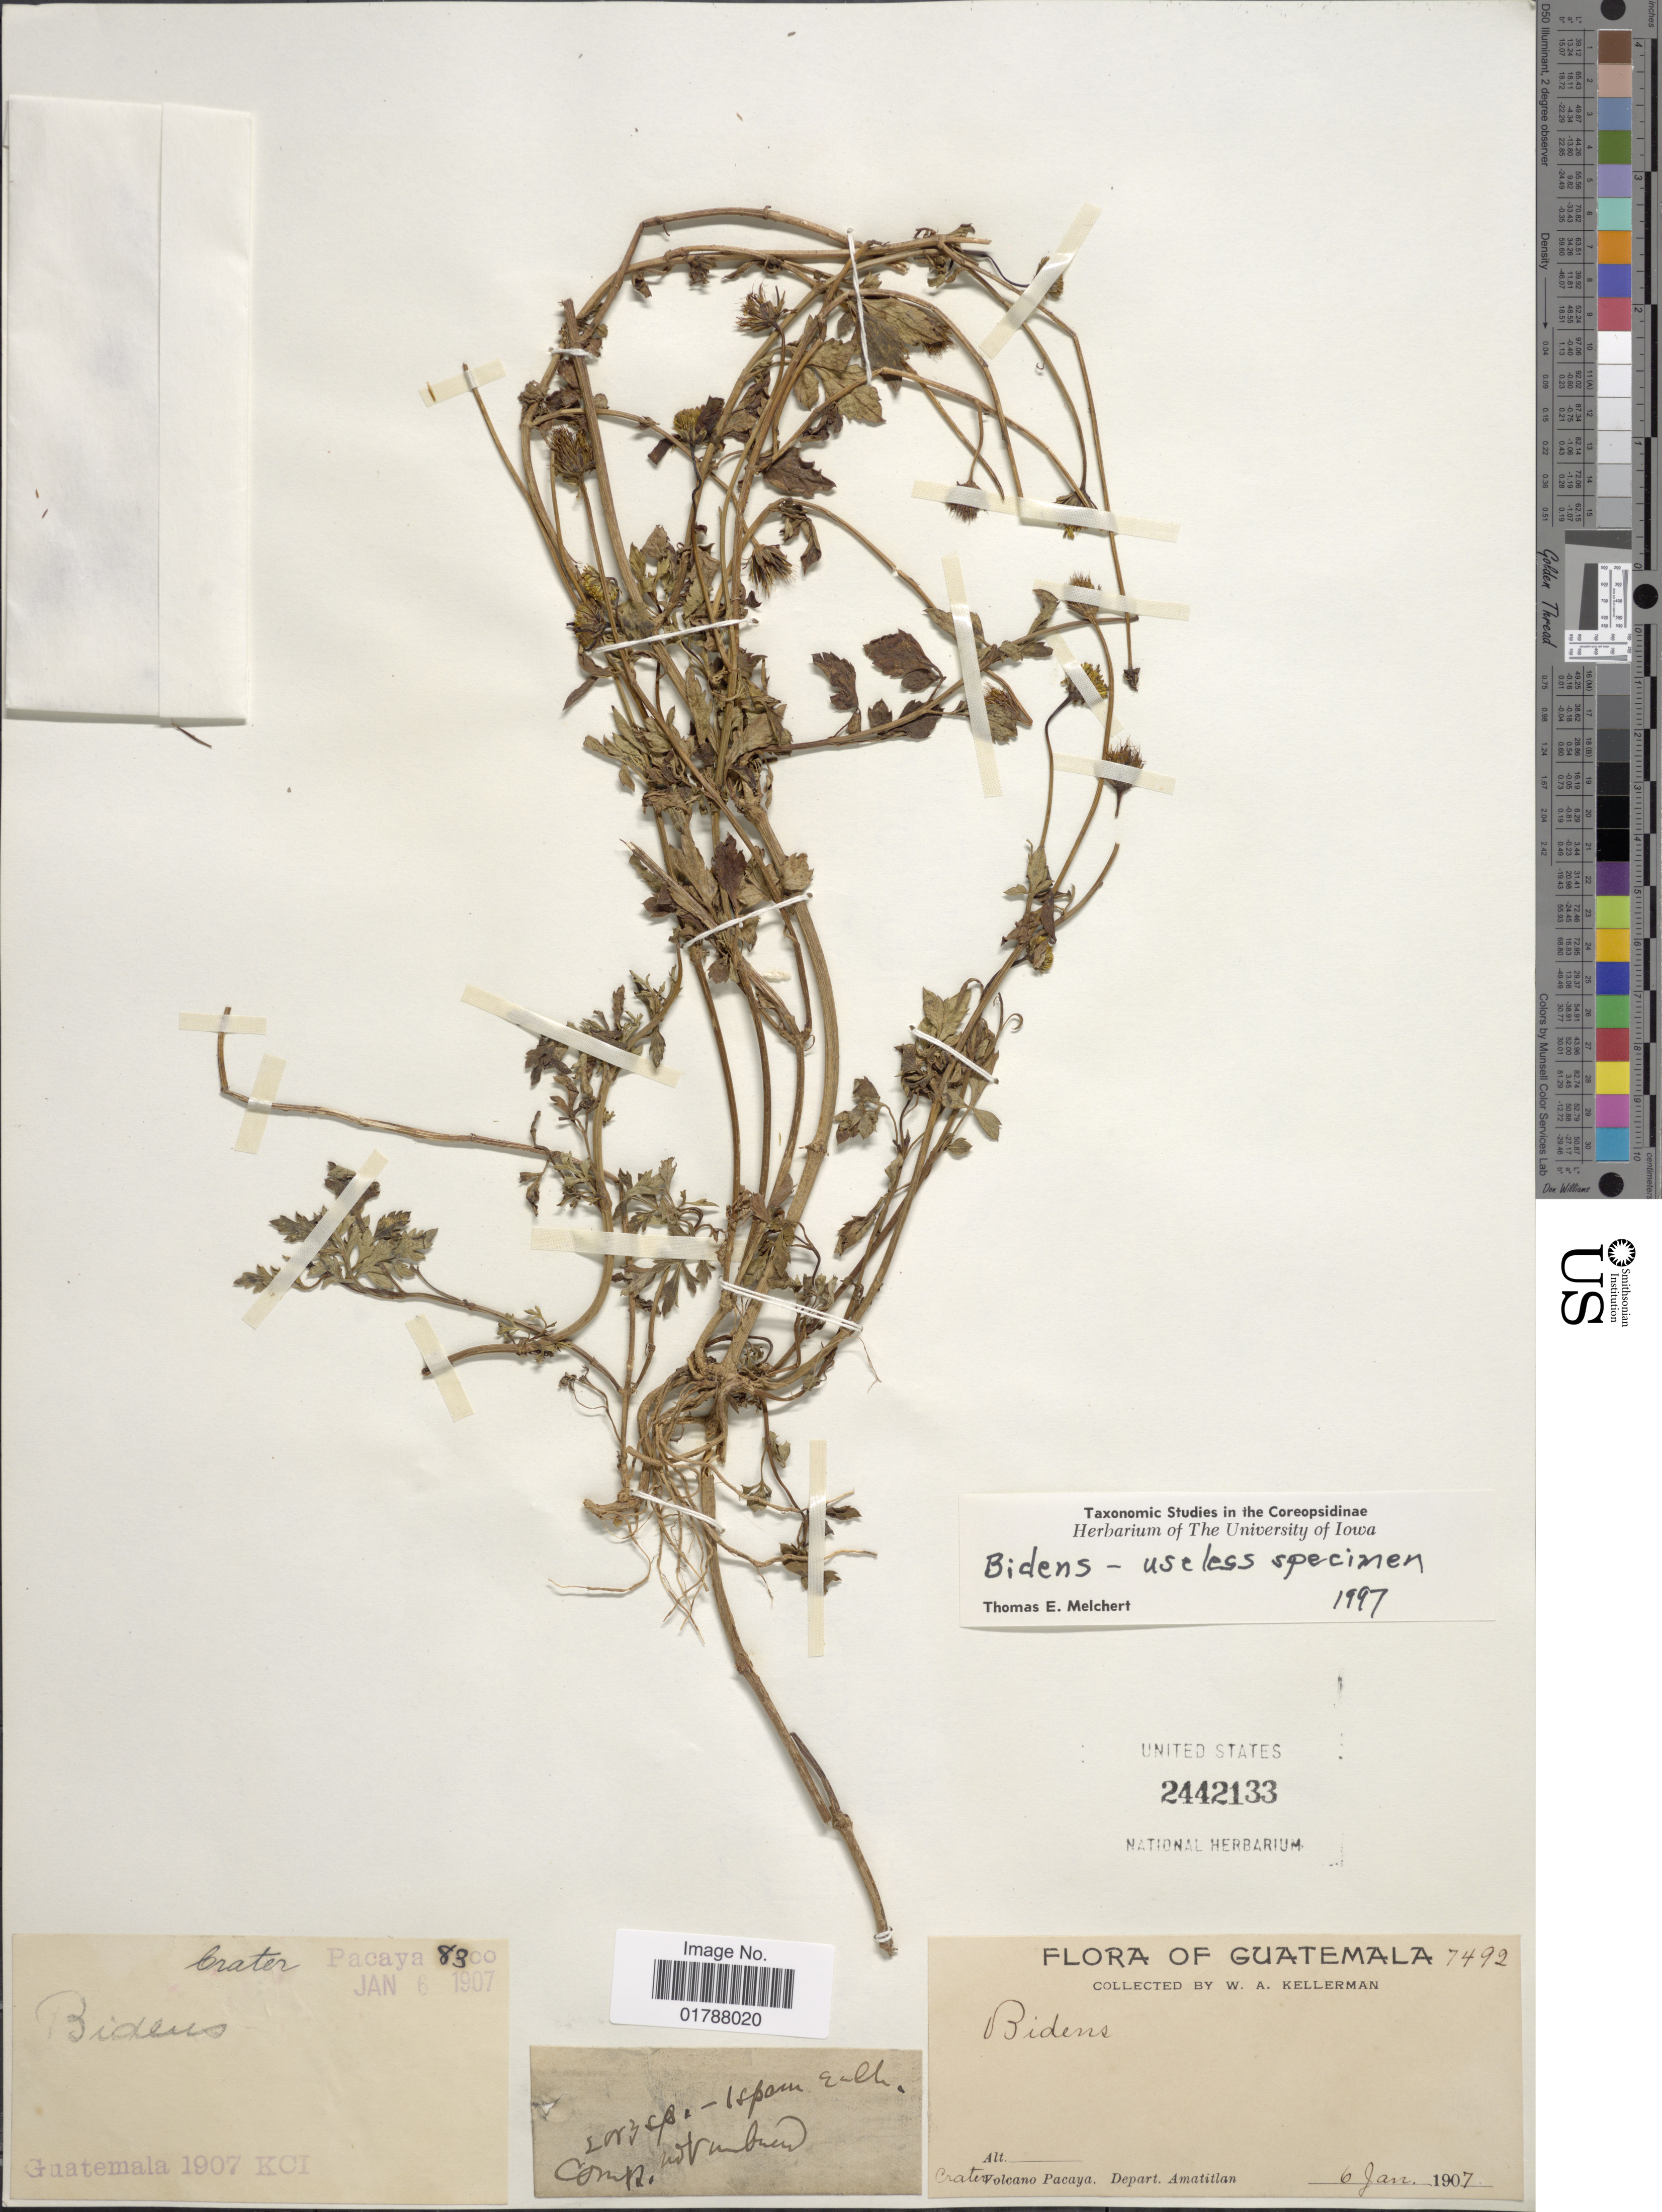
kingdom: Plantae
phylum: Tracheophyta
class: Magnoliopsida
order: Asterales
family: Asteraceae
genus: Bidens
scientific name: Bidens sp.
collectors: W. Kellerman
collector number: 7492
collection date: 1907-01-06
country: Guatemala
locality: Crater, Volcano Pacaya, Depart. Amatitlan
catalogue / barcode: US 2442133